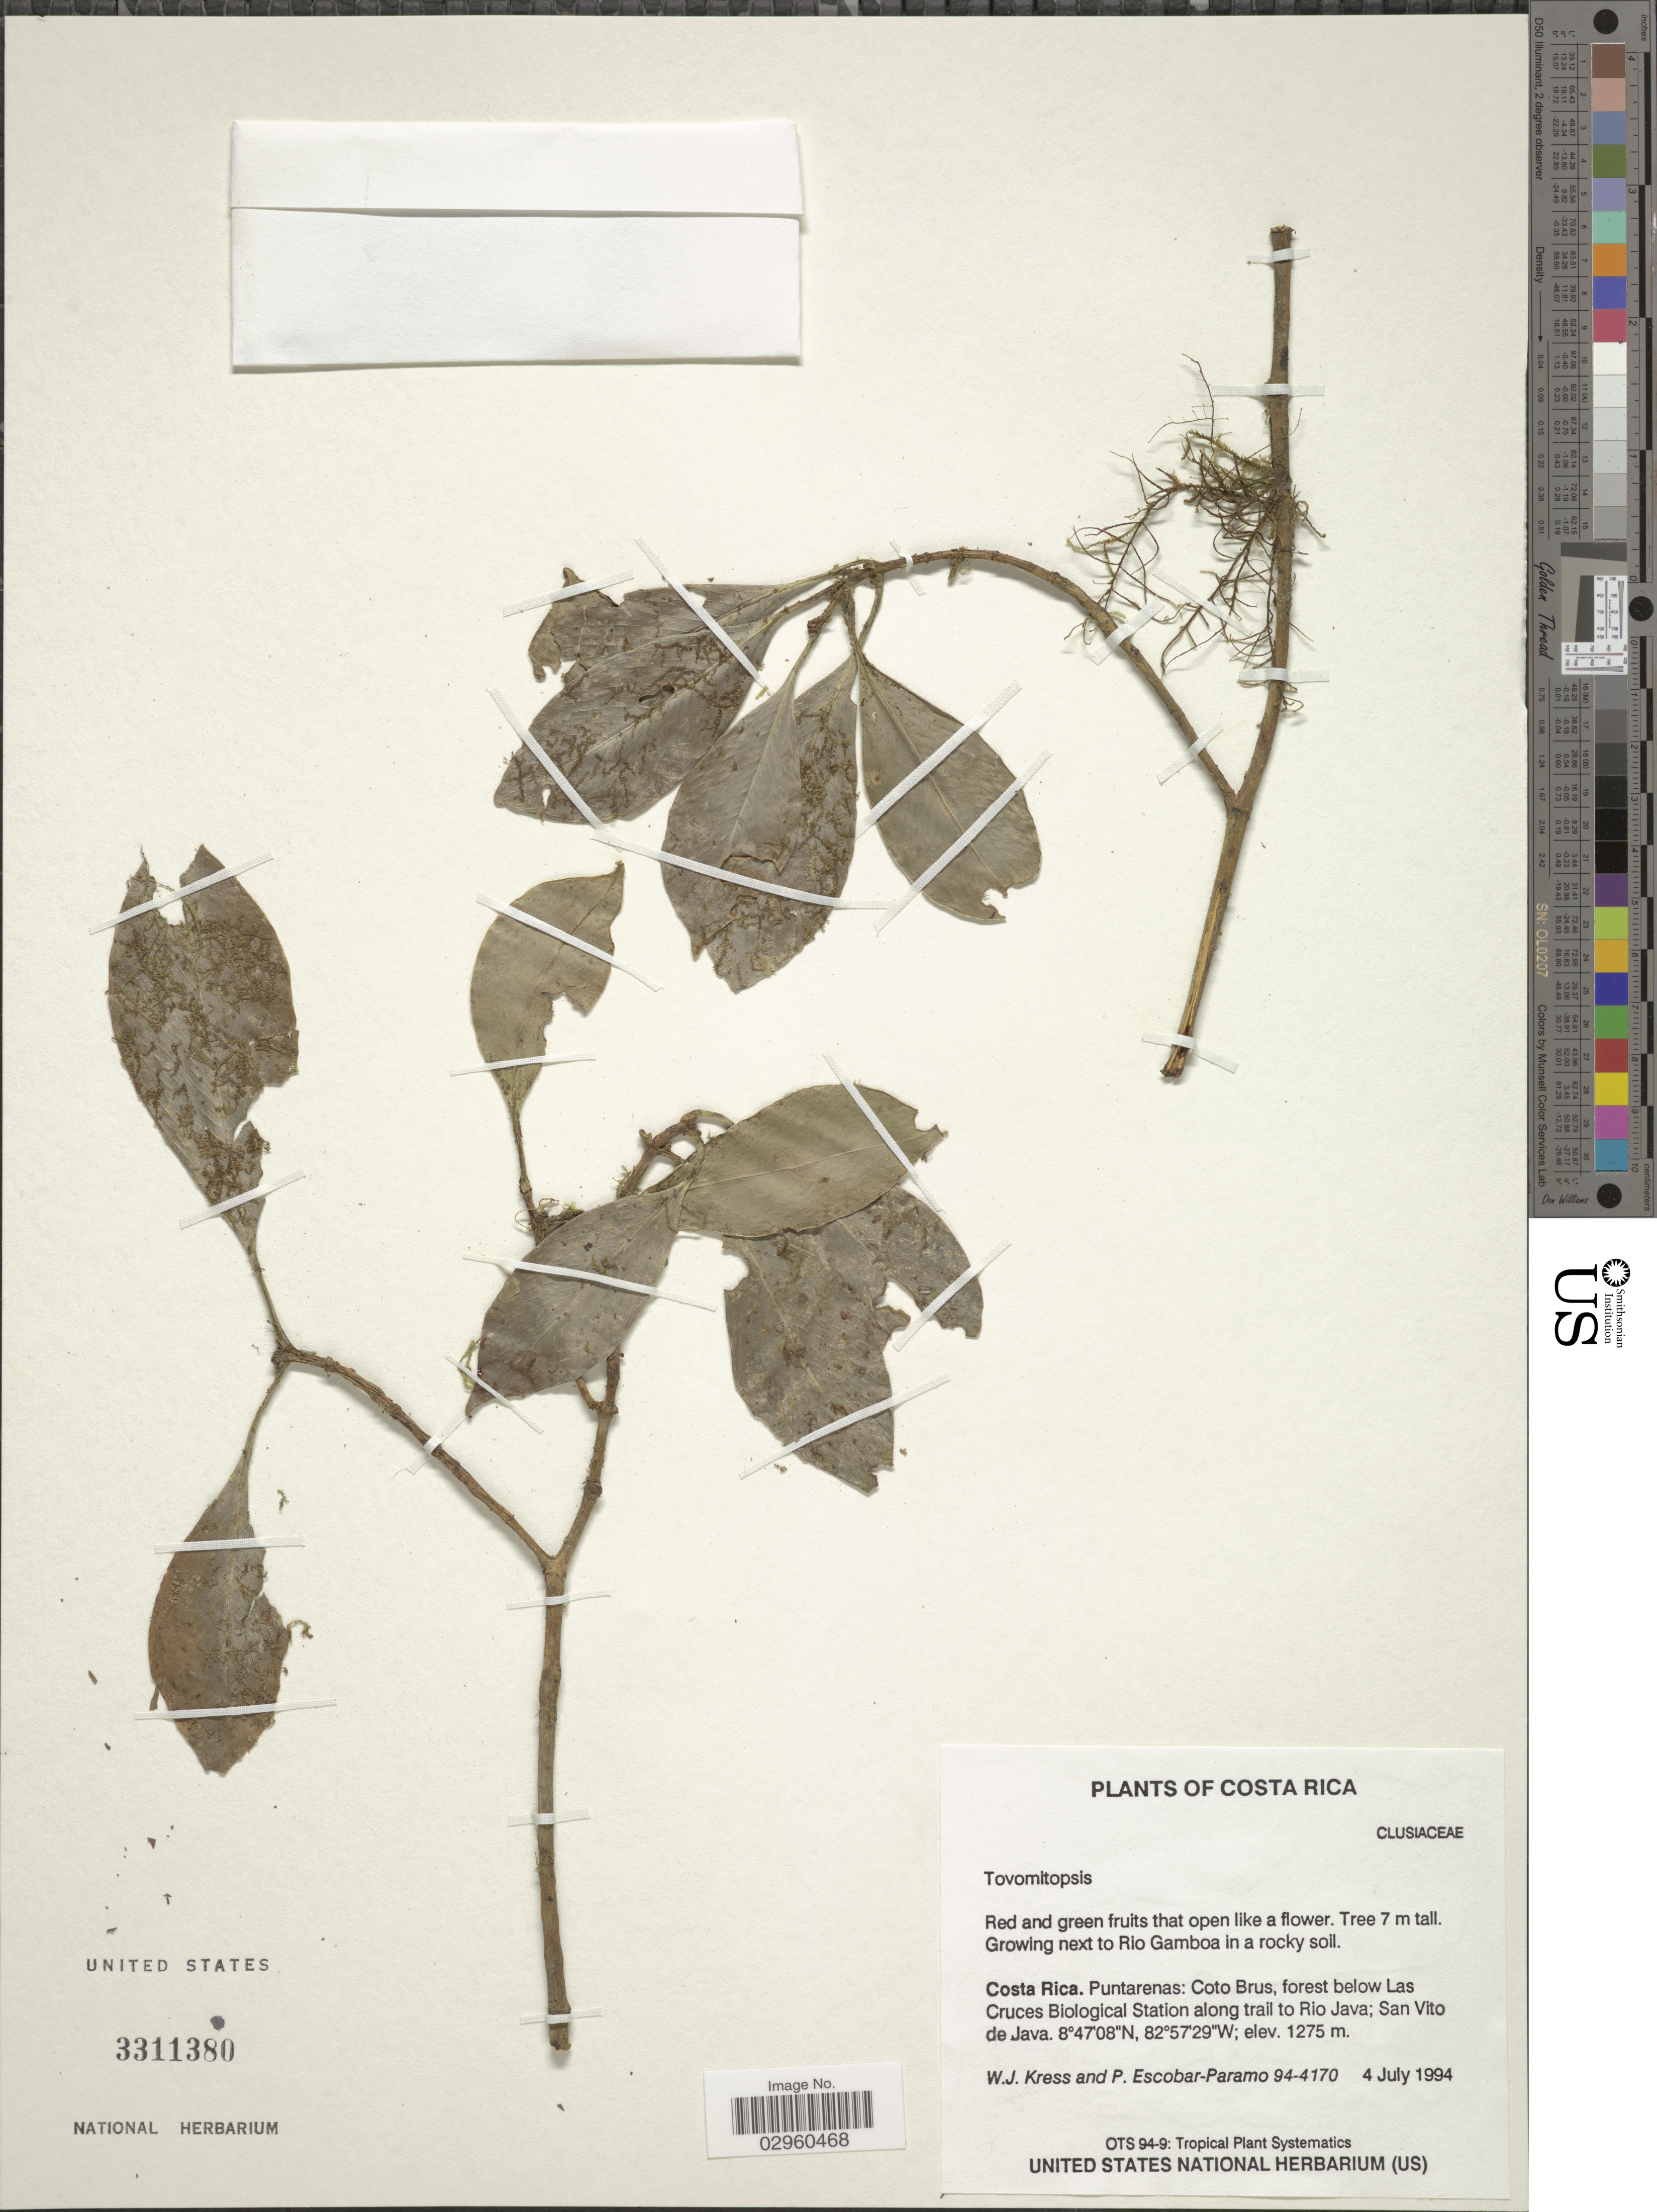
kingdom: Plantae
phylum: Tracheophyta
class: Magnoliopsida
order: Malpighiales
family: Clusiaceae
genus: Tovomitopsis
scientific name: Tovomitopsis sp.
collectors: W. J. Kress & P. Escobar-Páramo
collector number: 94-4170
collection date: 1994-07-04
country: Costa Rica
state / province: Puntarenas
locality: Puntarenas: Coto Brus, forest below Las Cruces Biological Station along trail to Rio Java; San Vito de Java.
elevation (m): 1275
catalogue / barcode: US 3311380